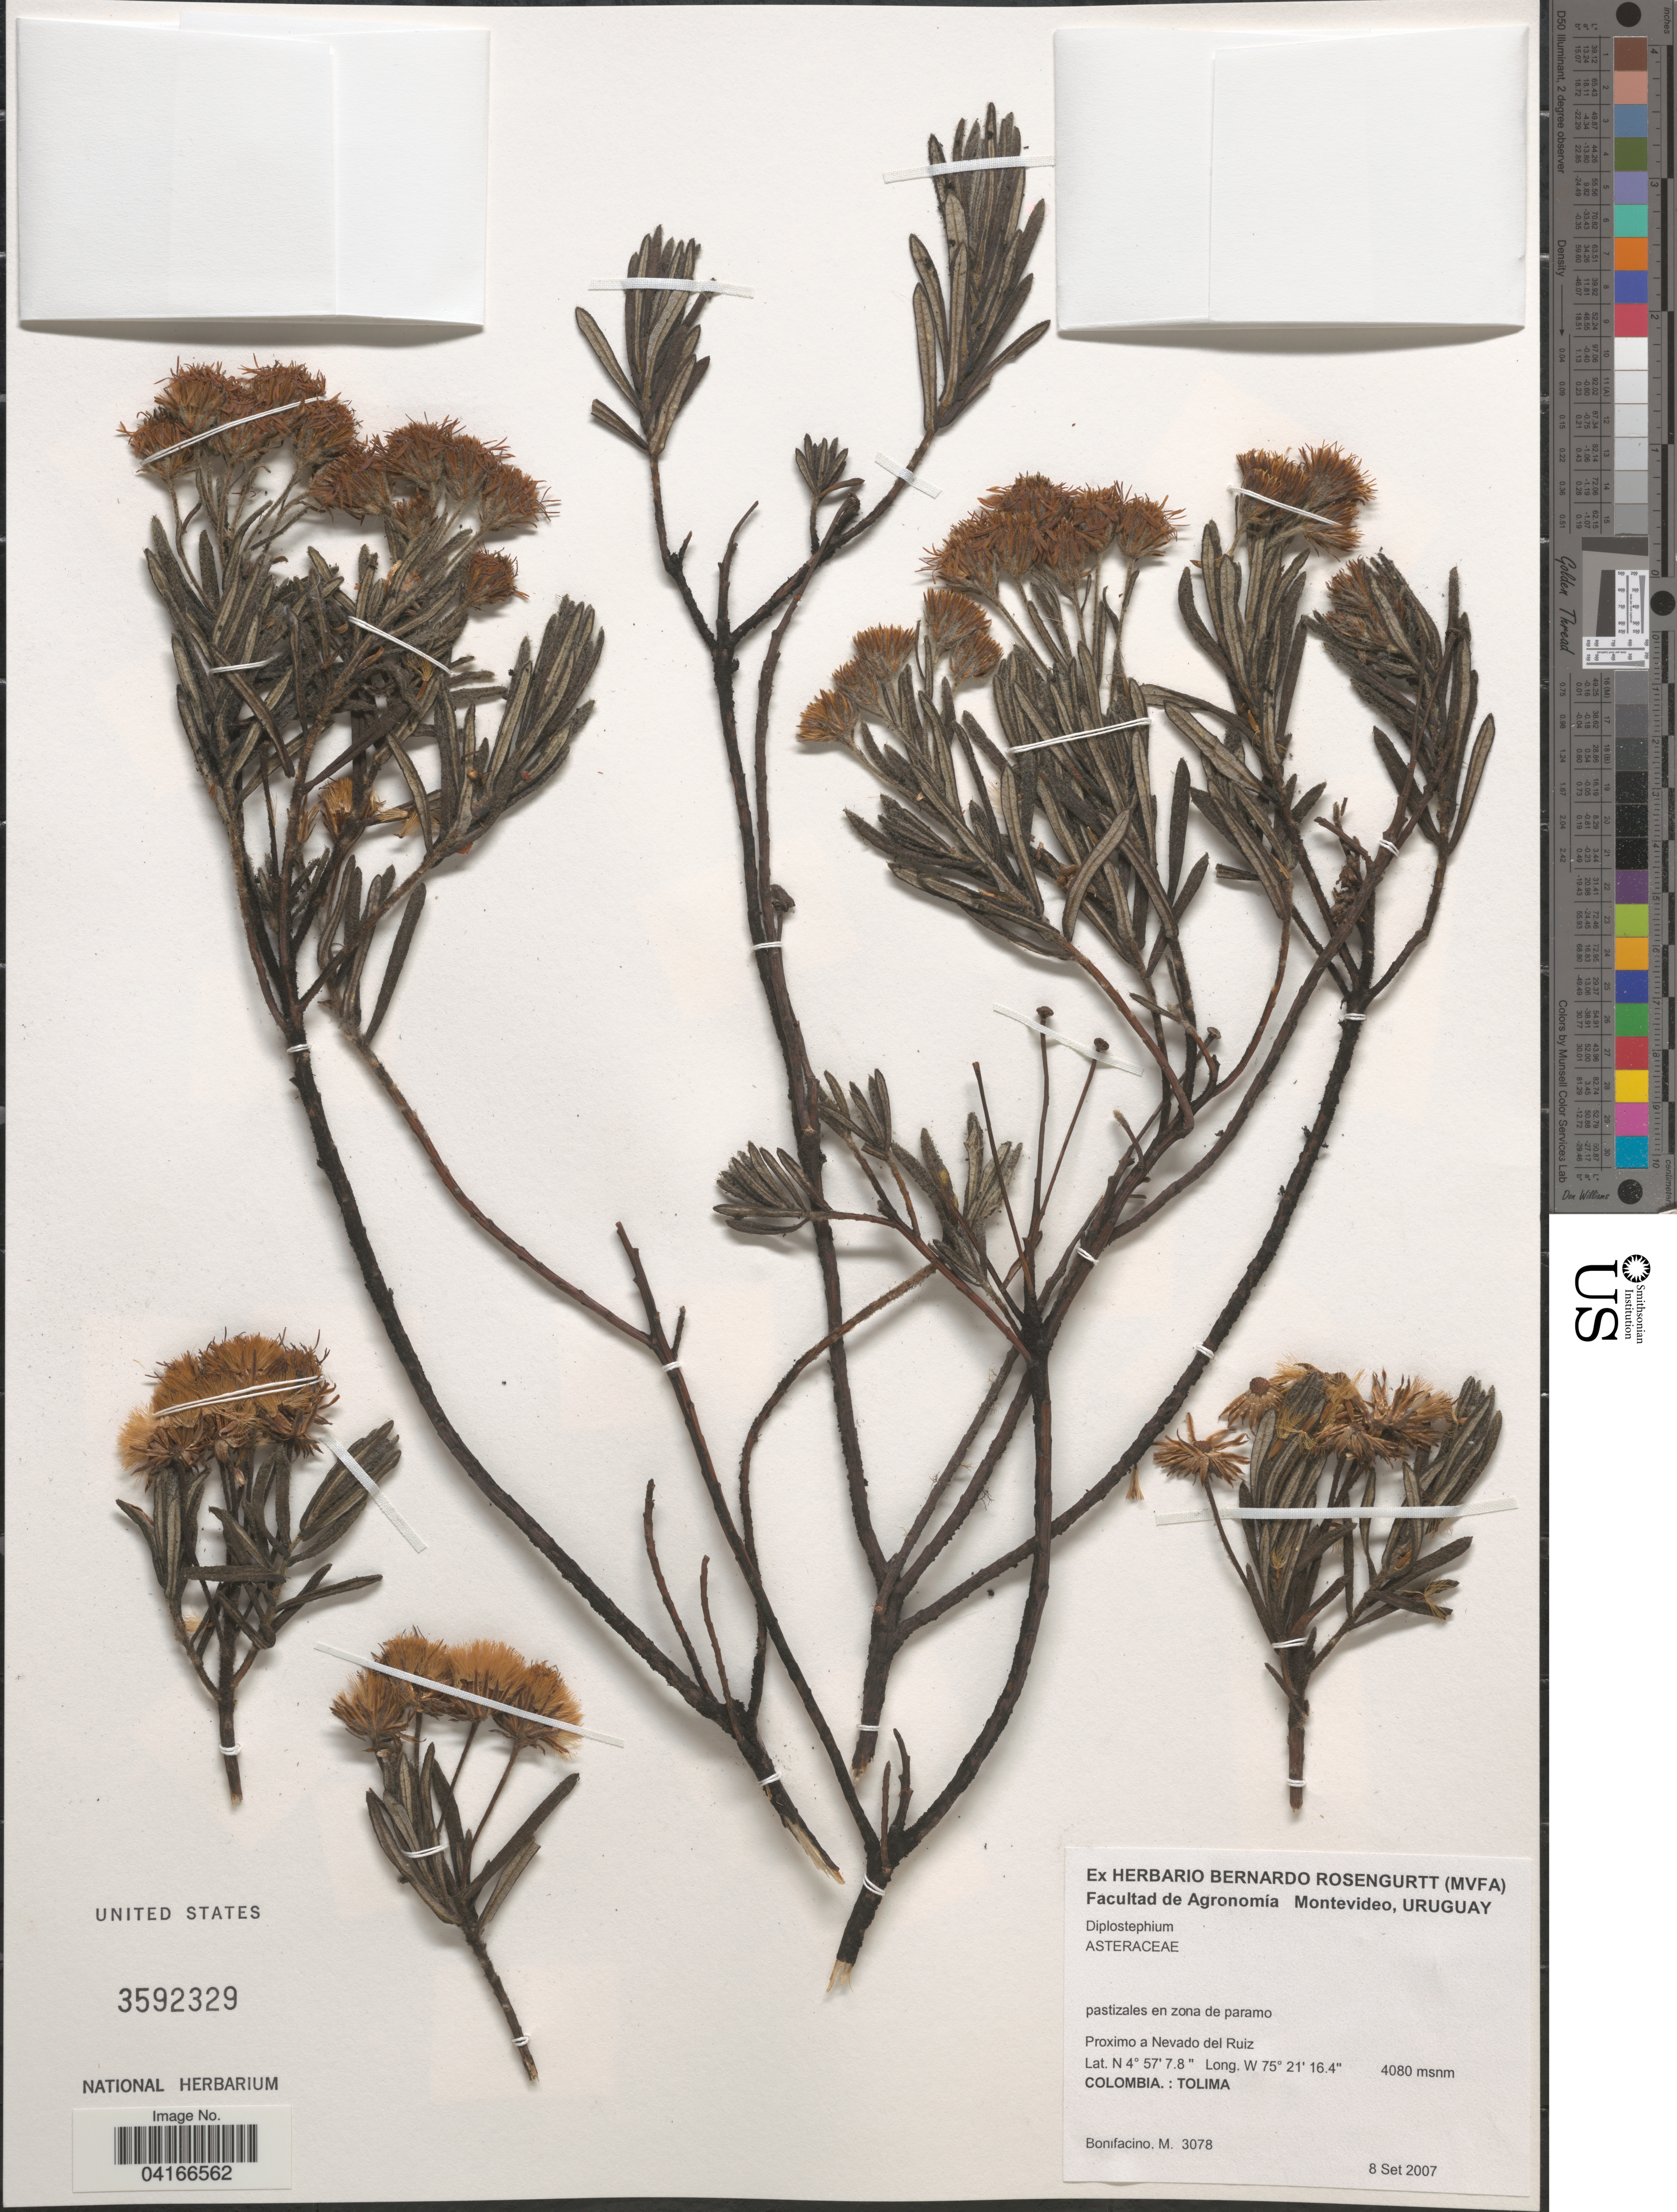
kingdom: Plantae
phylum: Tracheophyta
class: Magnoliopsida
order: Asterales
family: Asteraceae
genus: Diplostephium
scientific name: Diplostephium sp.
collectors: M. Bonifacino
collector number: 3078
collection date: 2007-09-08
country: Colombia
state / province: Tolima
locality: Proximo a Nevado del Ruiz.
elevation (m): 4080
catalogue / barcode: US 3592329